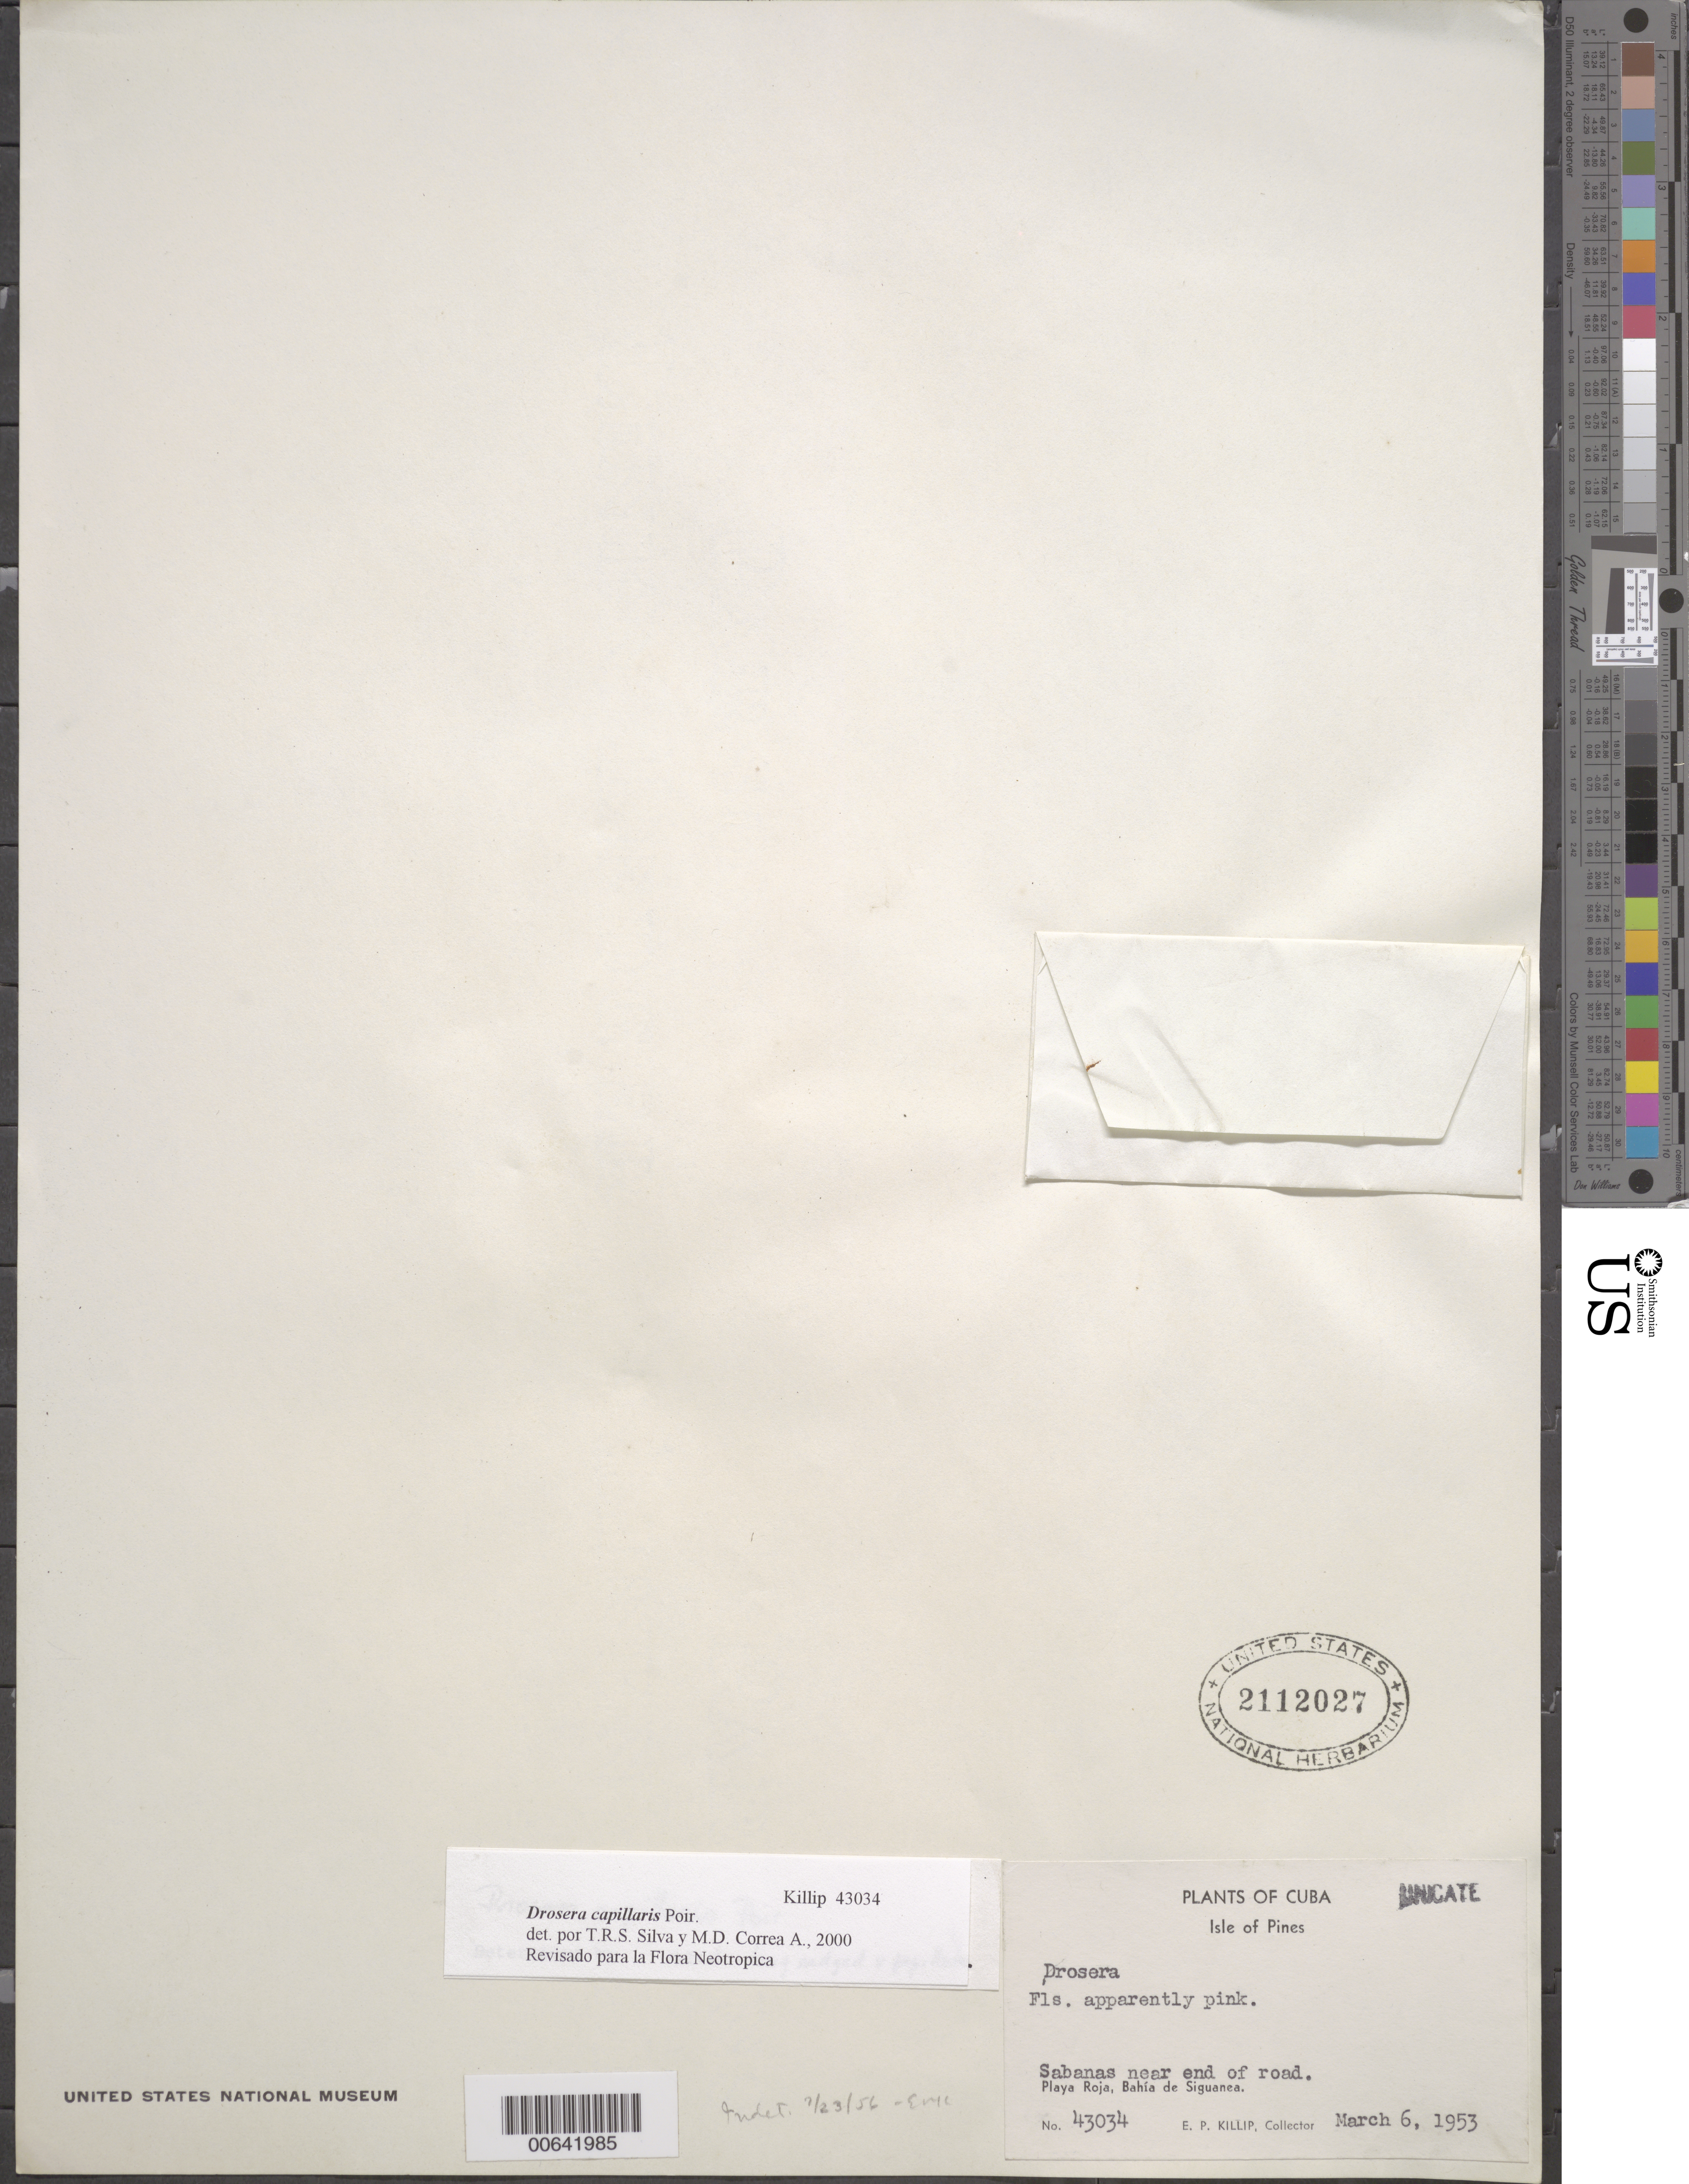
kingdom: Plantae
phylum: Tracheophyta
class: Magnoliopsida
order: Caryophyllales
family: Droseraceae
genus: Drosera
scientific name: Drosera capillaris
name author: Poir.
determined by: Silva, T. R. S. & Correa A. , M. D.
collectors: E. P. Killip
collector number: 43034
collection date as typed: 06 Mar 1953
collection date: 1953-03-06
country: Cuba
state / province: Isla de La Juventud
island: Isla de La Juventud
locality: Playa Roja, Bahía de Siguanea. "Isle of Pines".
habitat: Sabanas.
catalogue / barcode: US 2112027